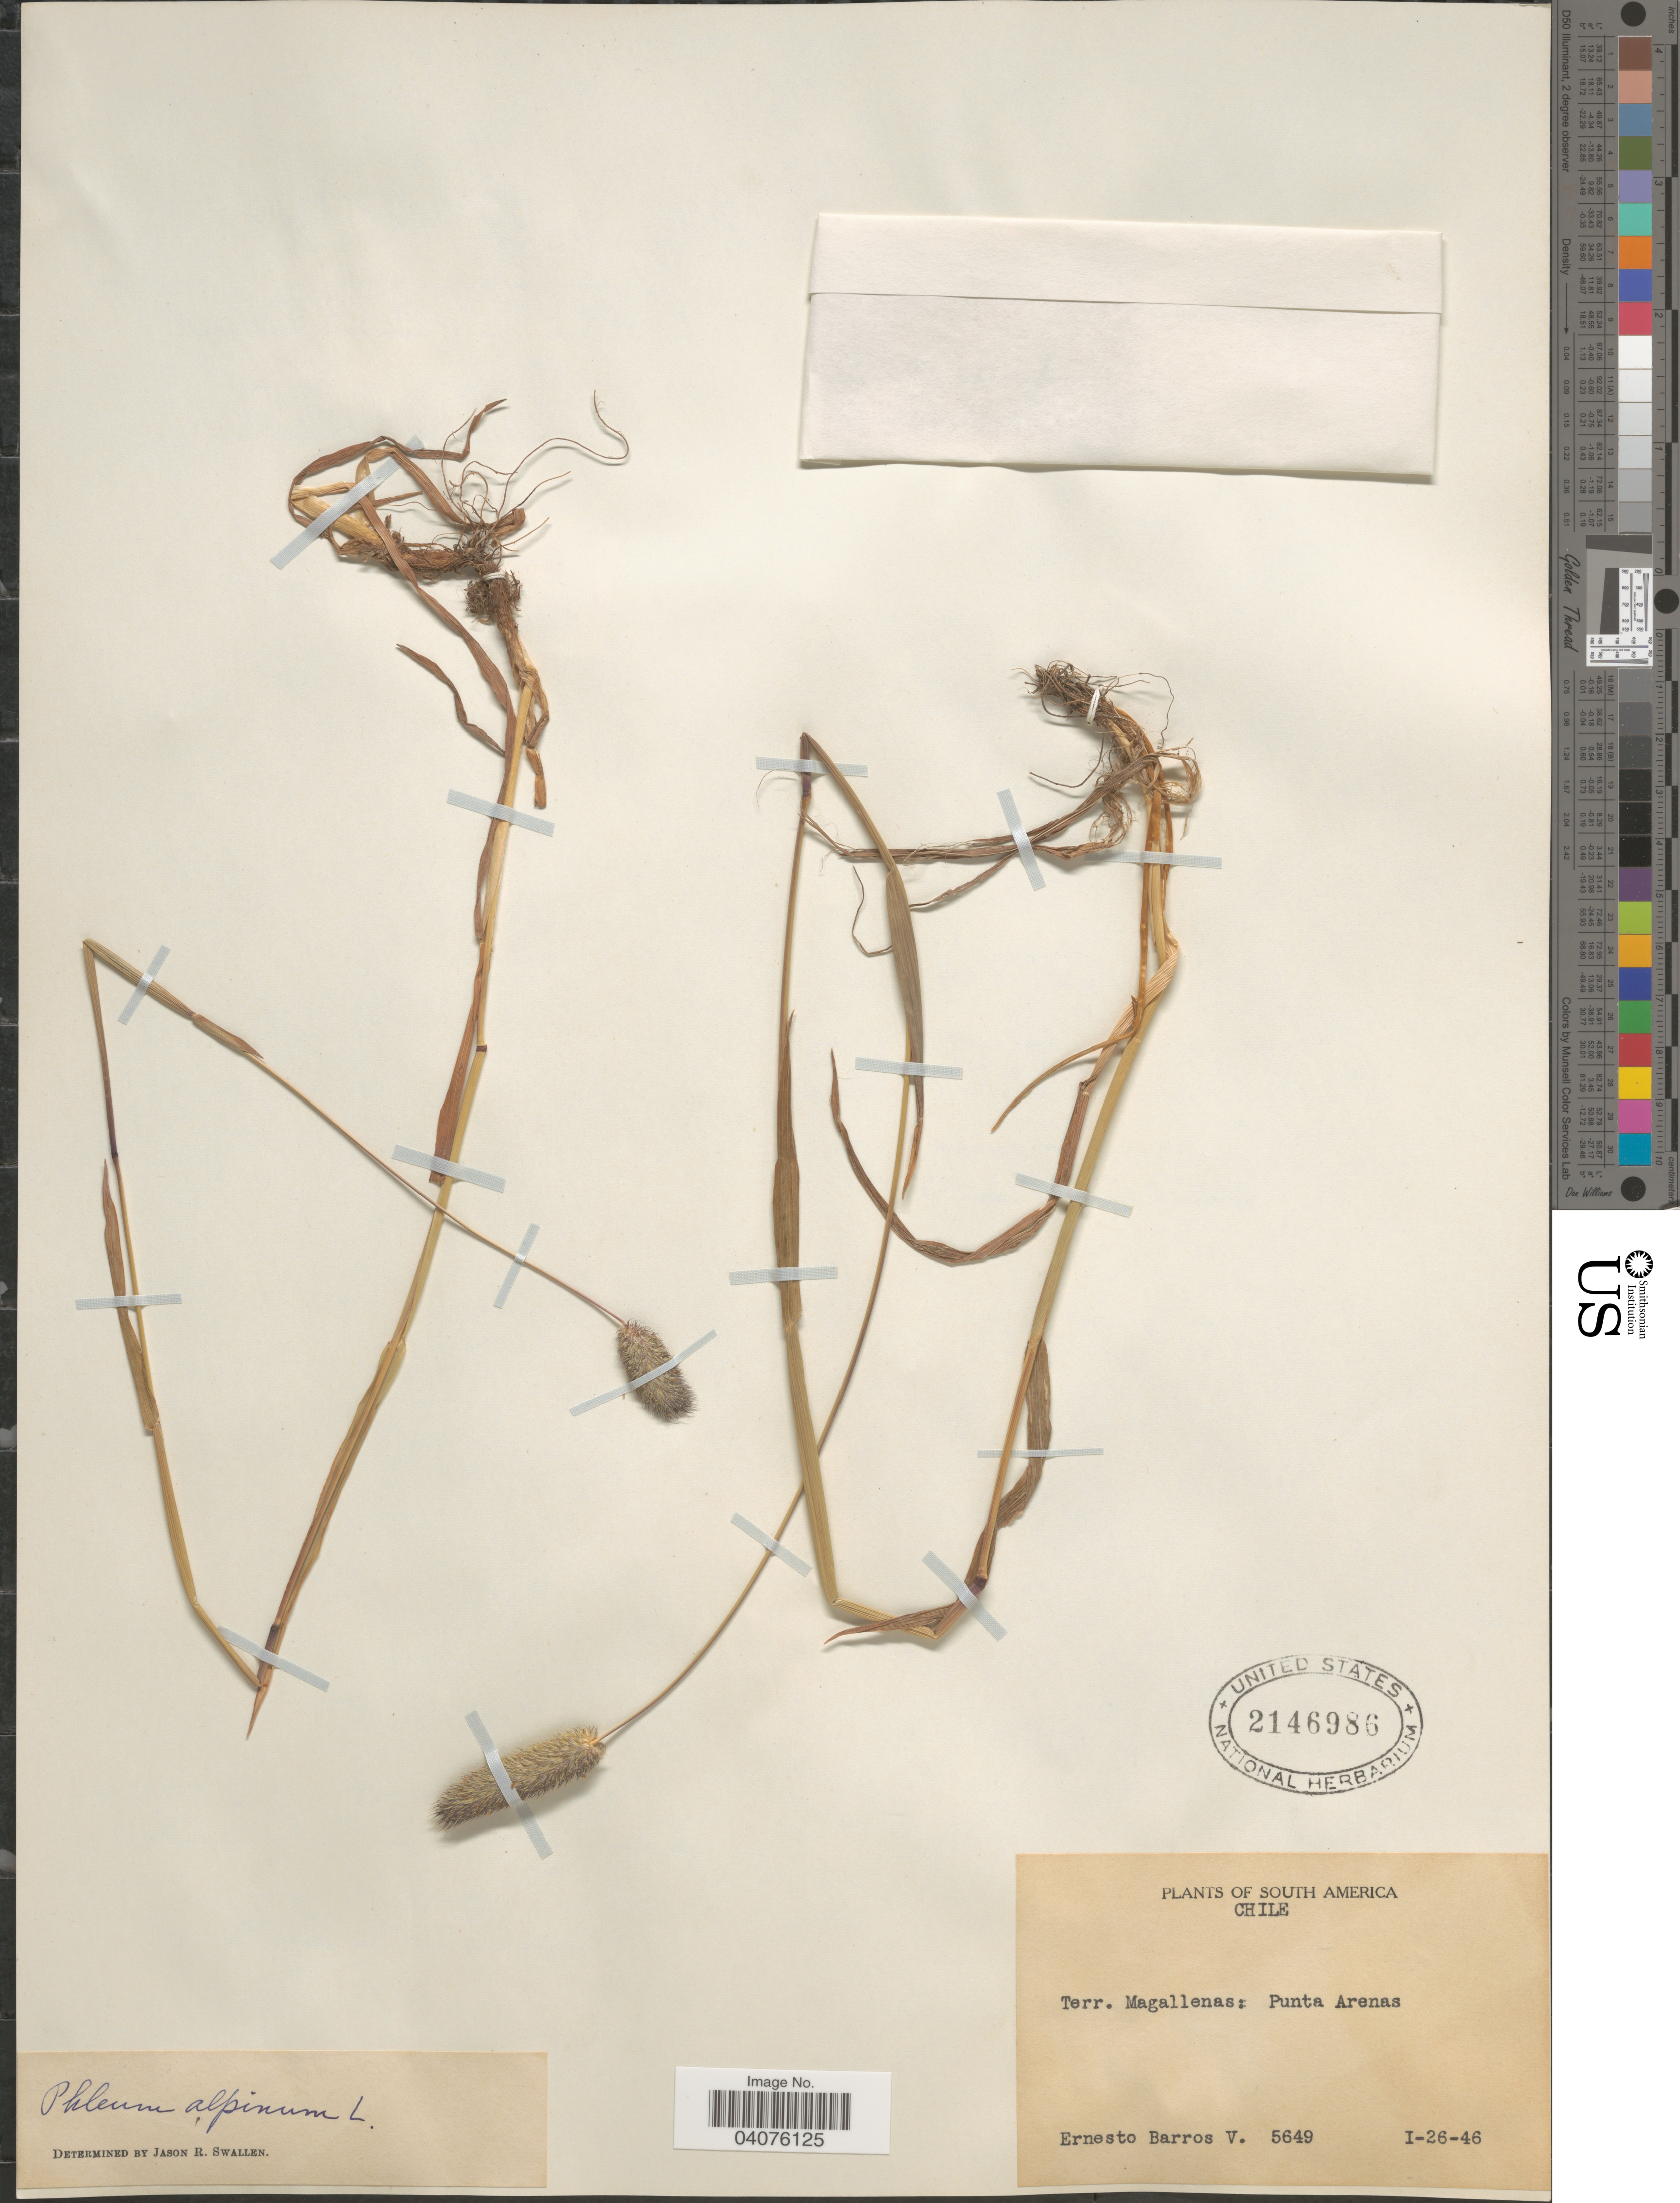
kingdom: Plantae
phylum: Tracheophyta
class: Liliopsida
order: Poales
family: Poaceae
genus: Phleum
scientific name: Phleum alpinum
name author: L.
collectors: E. Barros V.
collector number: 5649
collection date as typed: Transcribed d/m/y: 26/1/46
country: Chile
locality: Terr. Magallenas: Punta Arenas.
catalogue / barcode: US 2146986